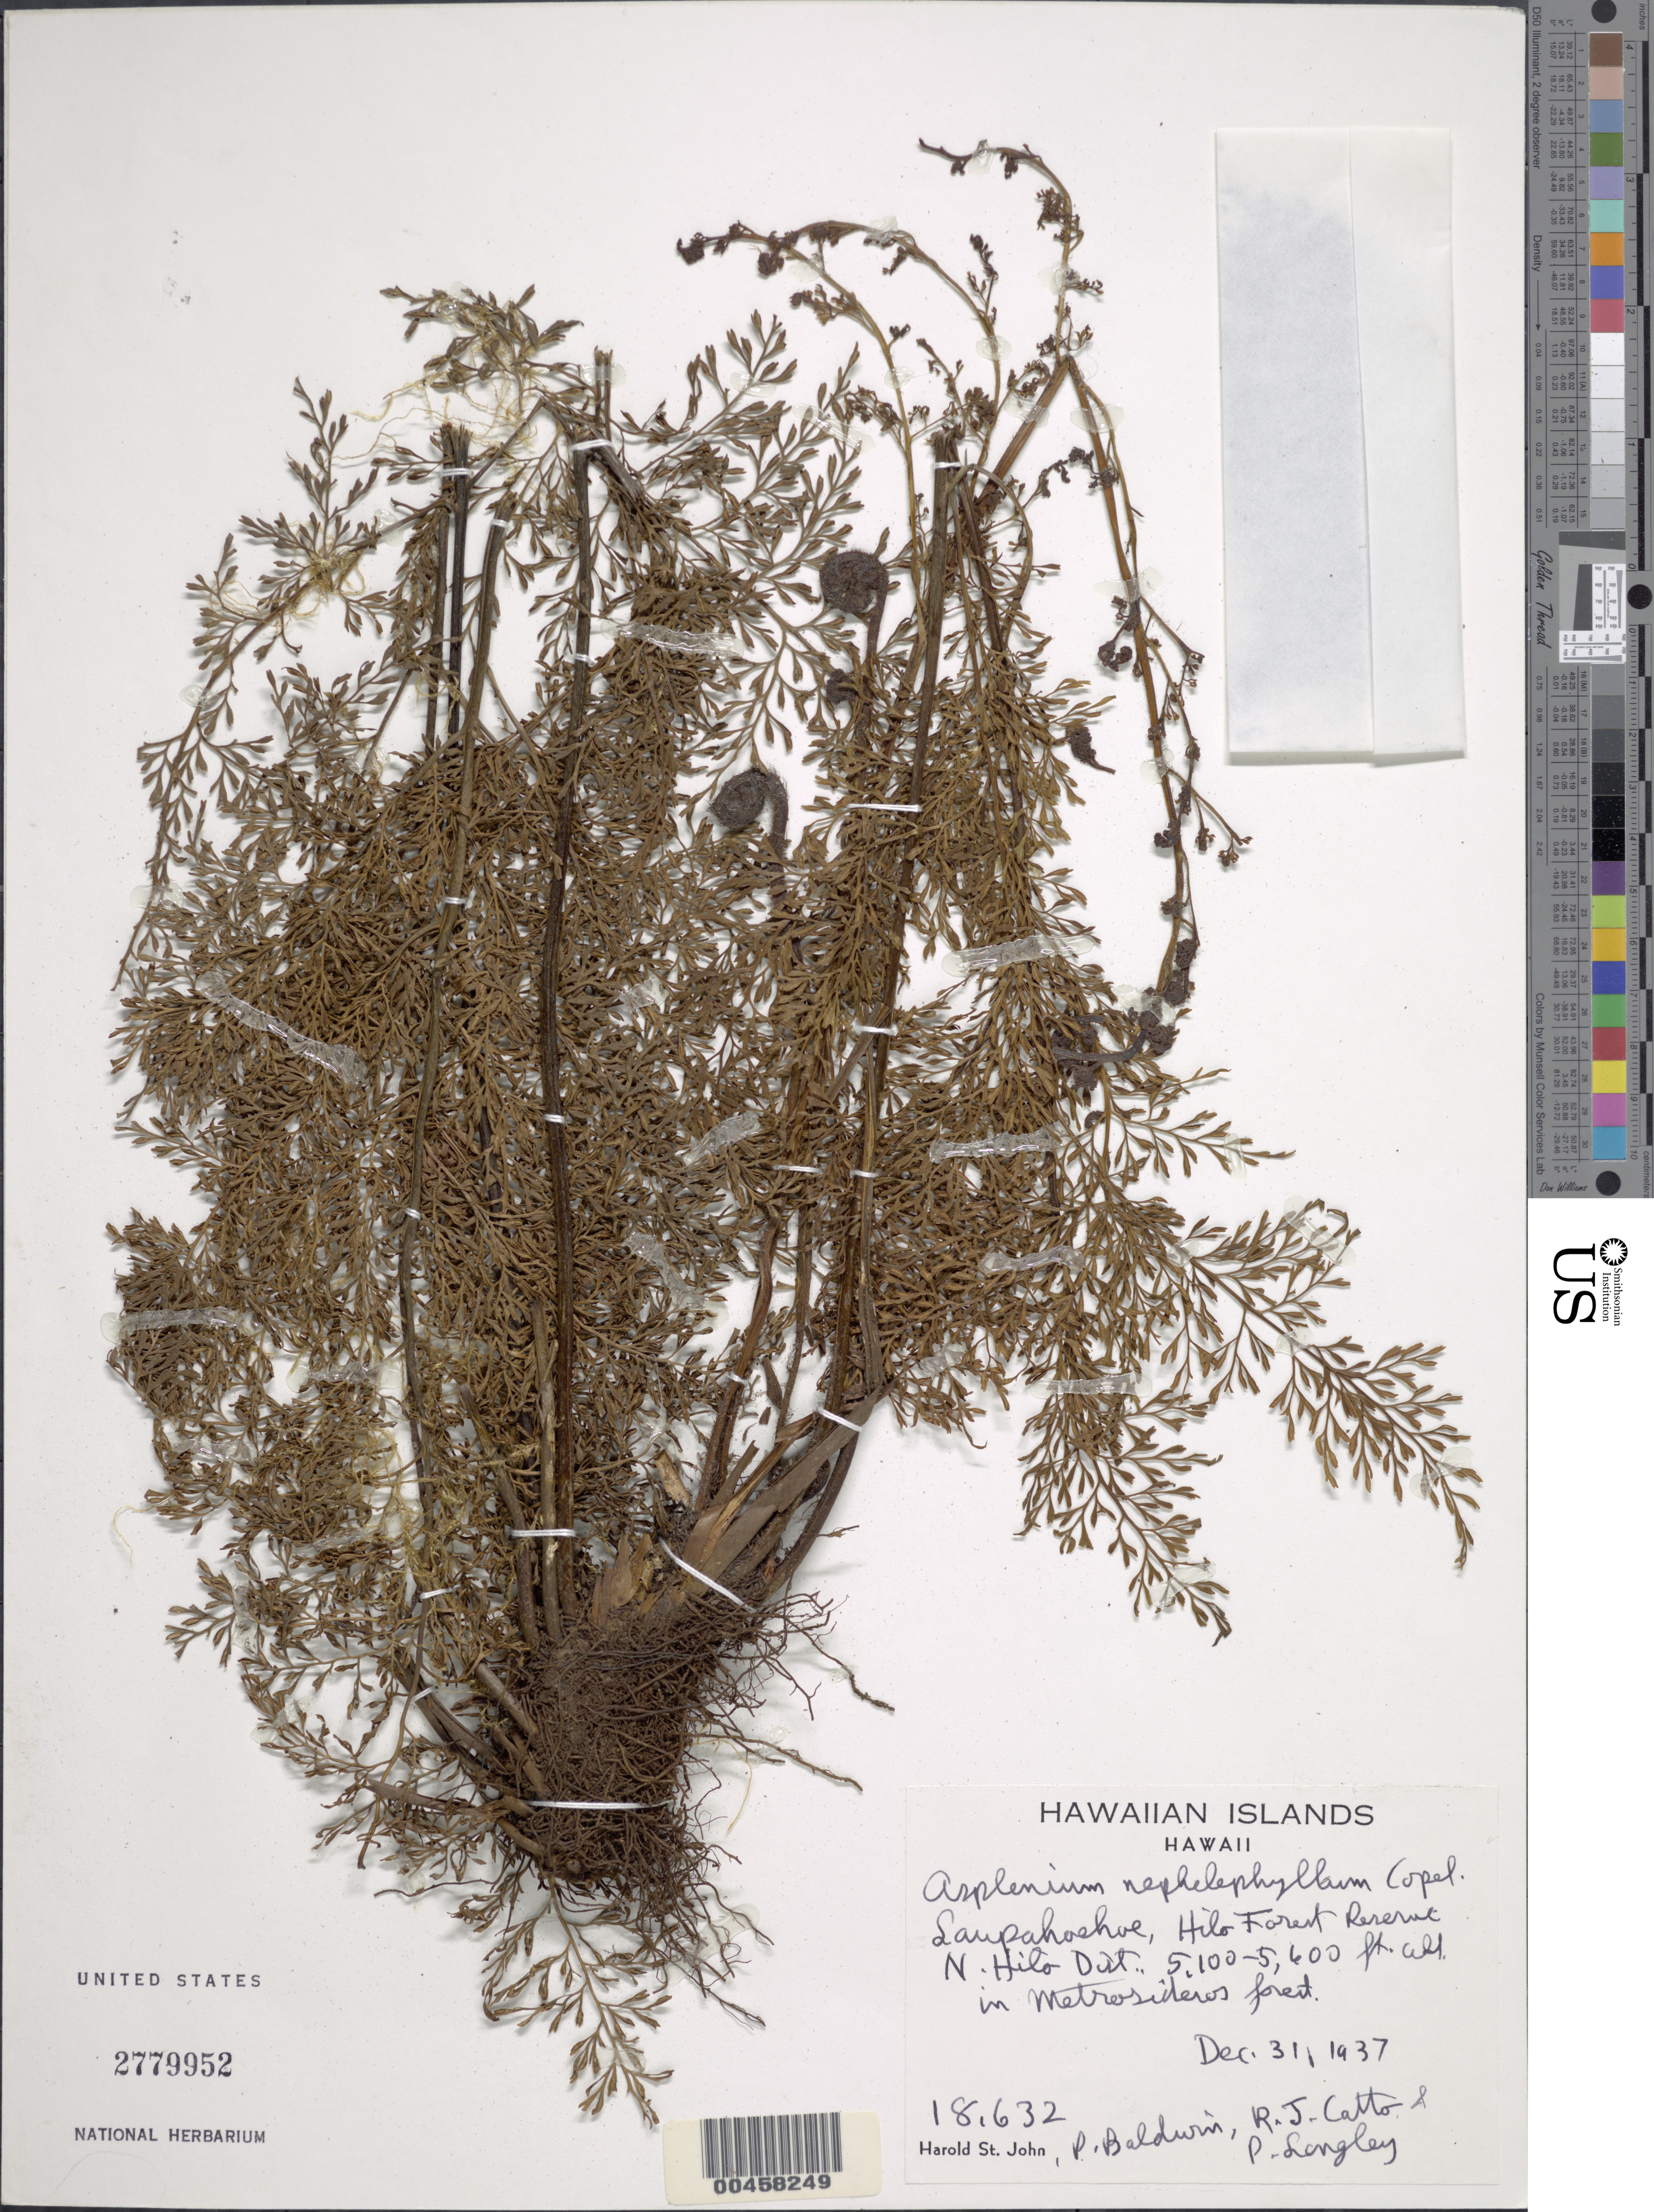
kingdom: Plantae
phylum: Tracheophyta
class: Polypodiopsida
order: Polypodiales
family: Aspleniaceae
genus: Asplenium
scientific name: Asplenium schizophyllum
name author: C. Chr.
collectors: H. St. John, P. Baldwin, R. Catto & P. Langley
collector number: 18632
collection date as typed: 31 Dec 1937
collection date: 1937-12-31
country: United States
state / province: Hawaii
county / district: Hawaii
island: Hawaii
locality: Laupahoehoe, Hilo Forest Reserve, N. Hilo Dist.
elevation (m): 1554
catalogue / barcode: US 2779952